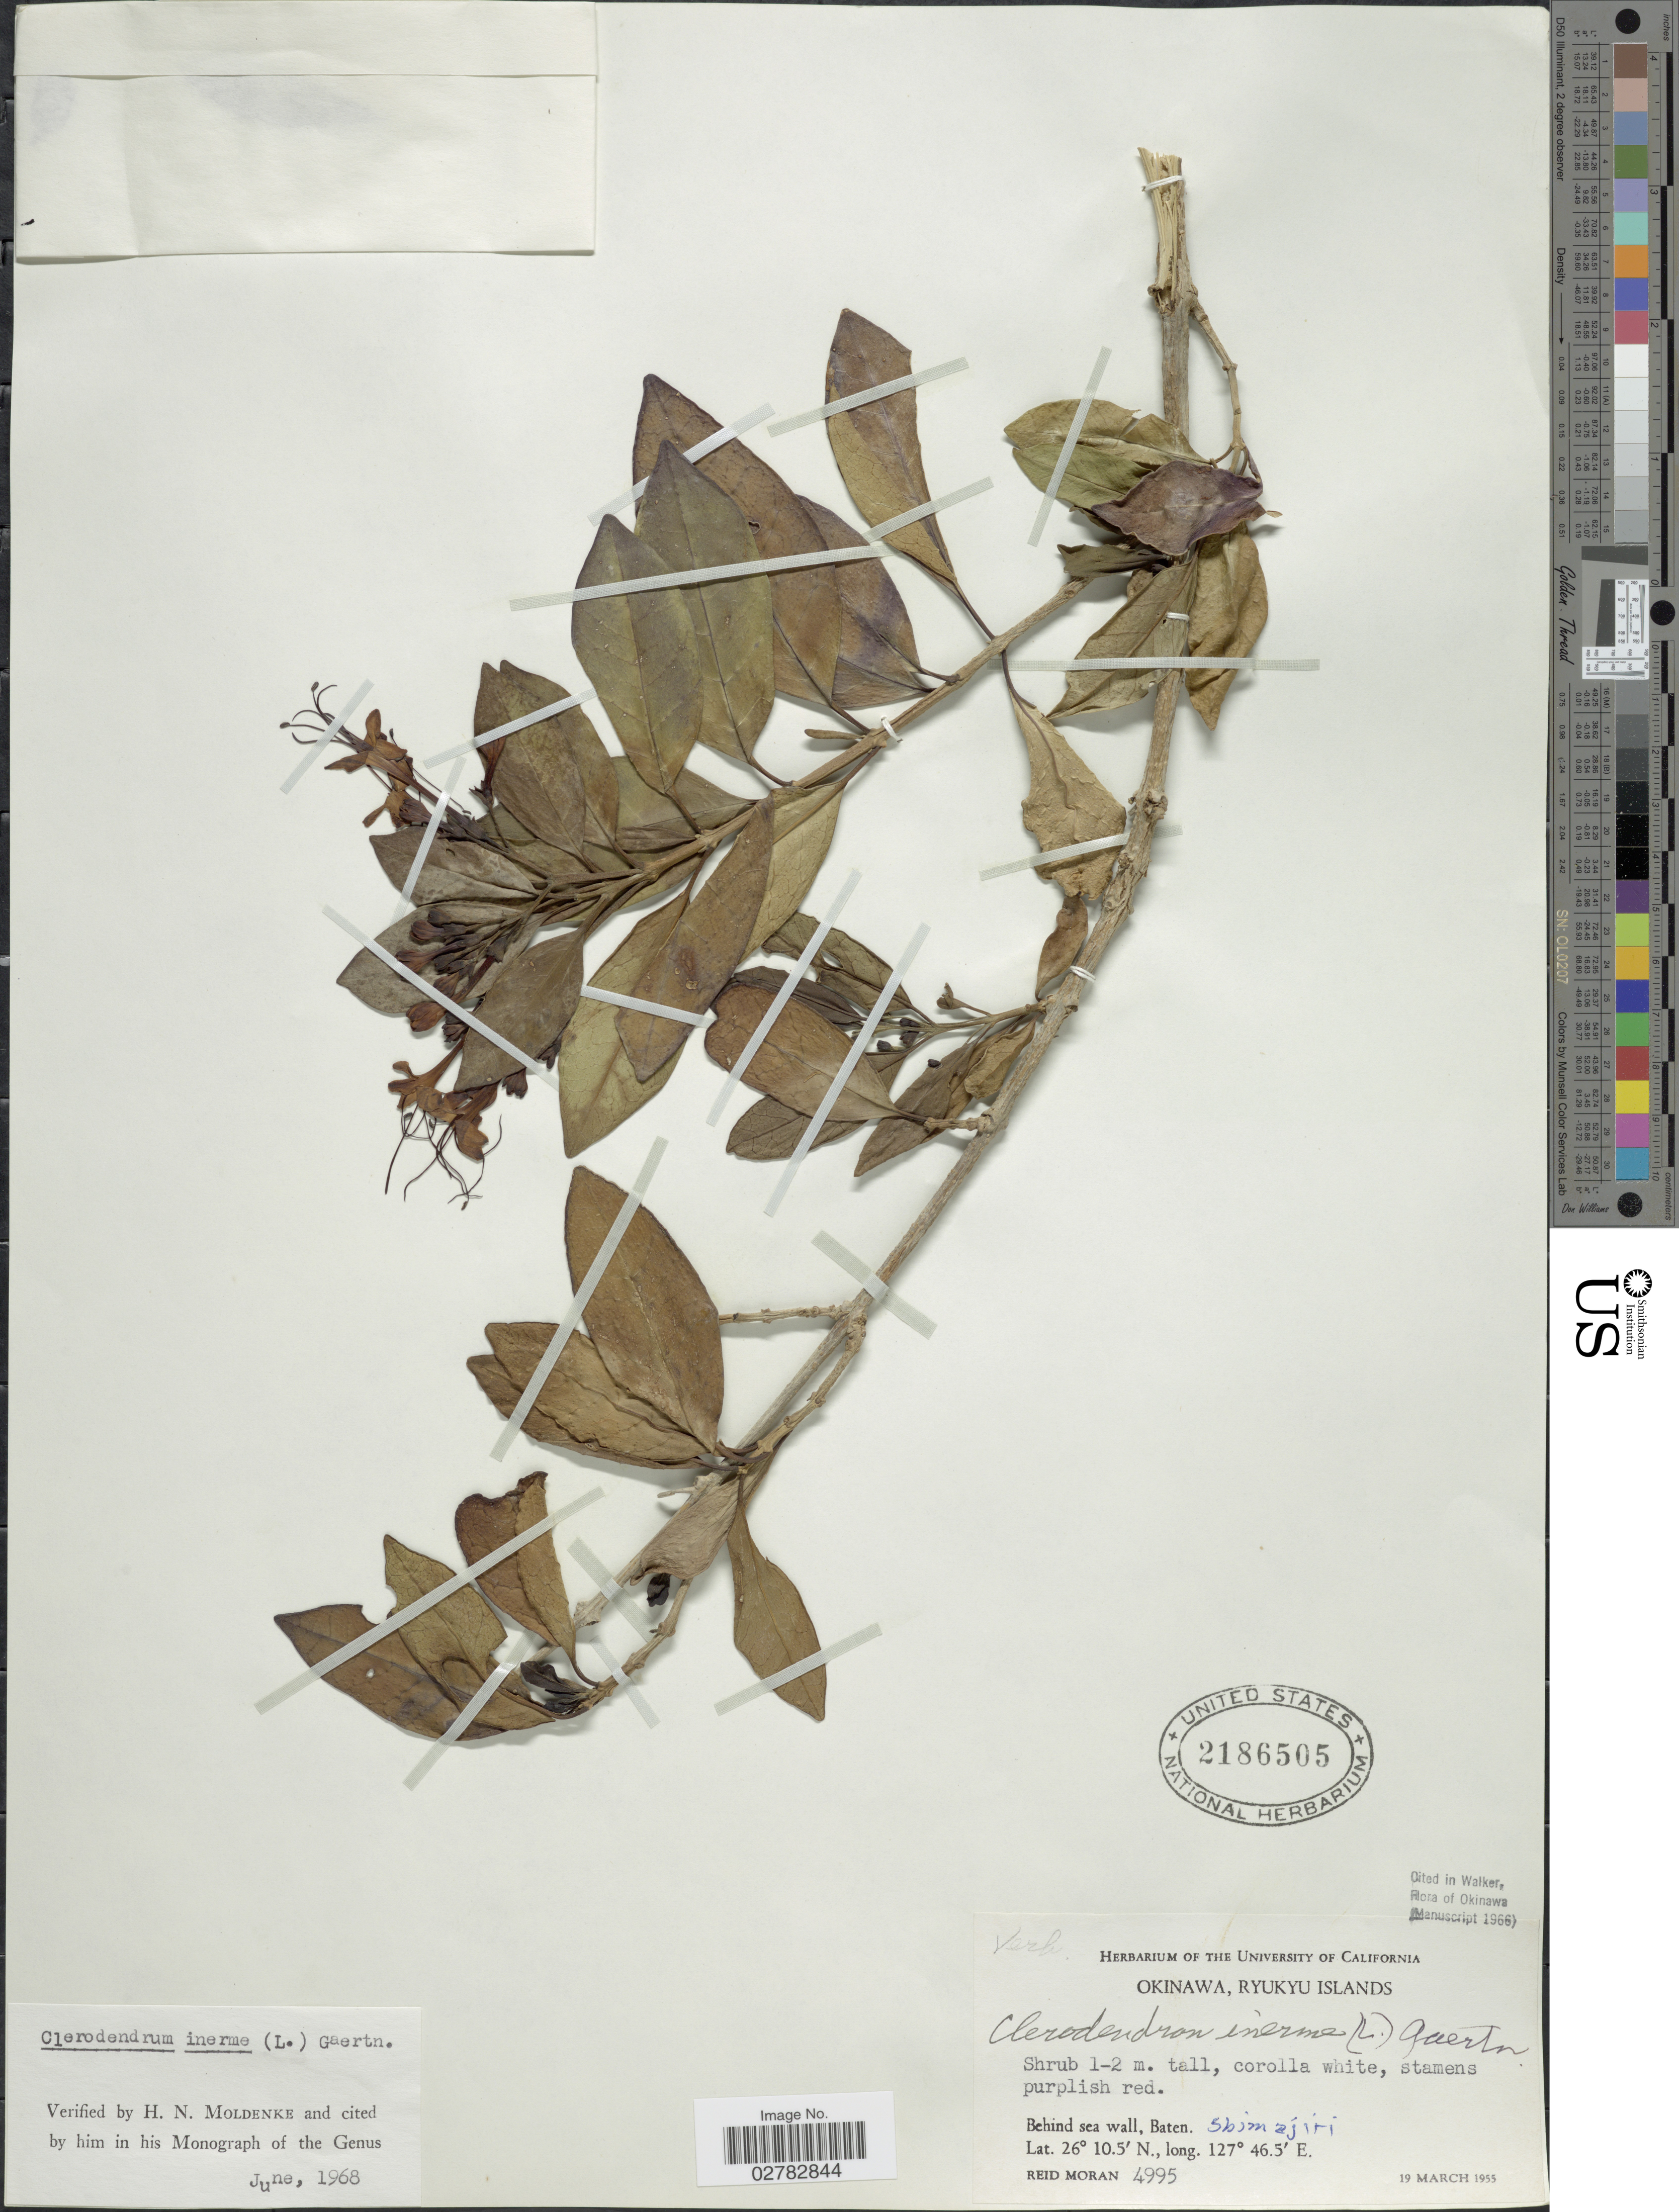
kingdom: Plantae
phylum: Tracheophyta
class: Magnoliopsida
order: Lamiales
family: Lamiaceae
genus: Clerodendrum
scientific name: Clerodendrum inerme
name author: (L.) Gaertn.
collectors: R. V. Moran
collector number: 4995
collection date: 1955-03-19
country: Japan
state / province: Okinawa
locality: Ryukyu Island. Behind sea wall, Baten. Shimzjiri.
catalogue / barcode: US 2186505